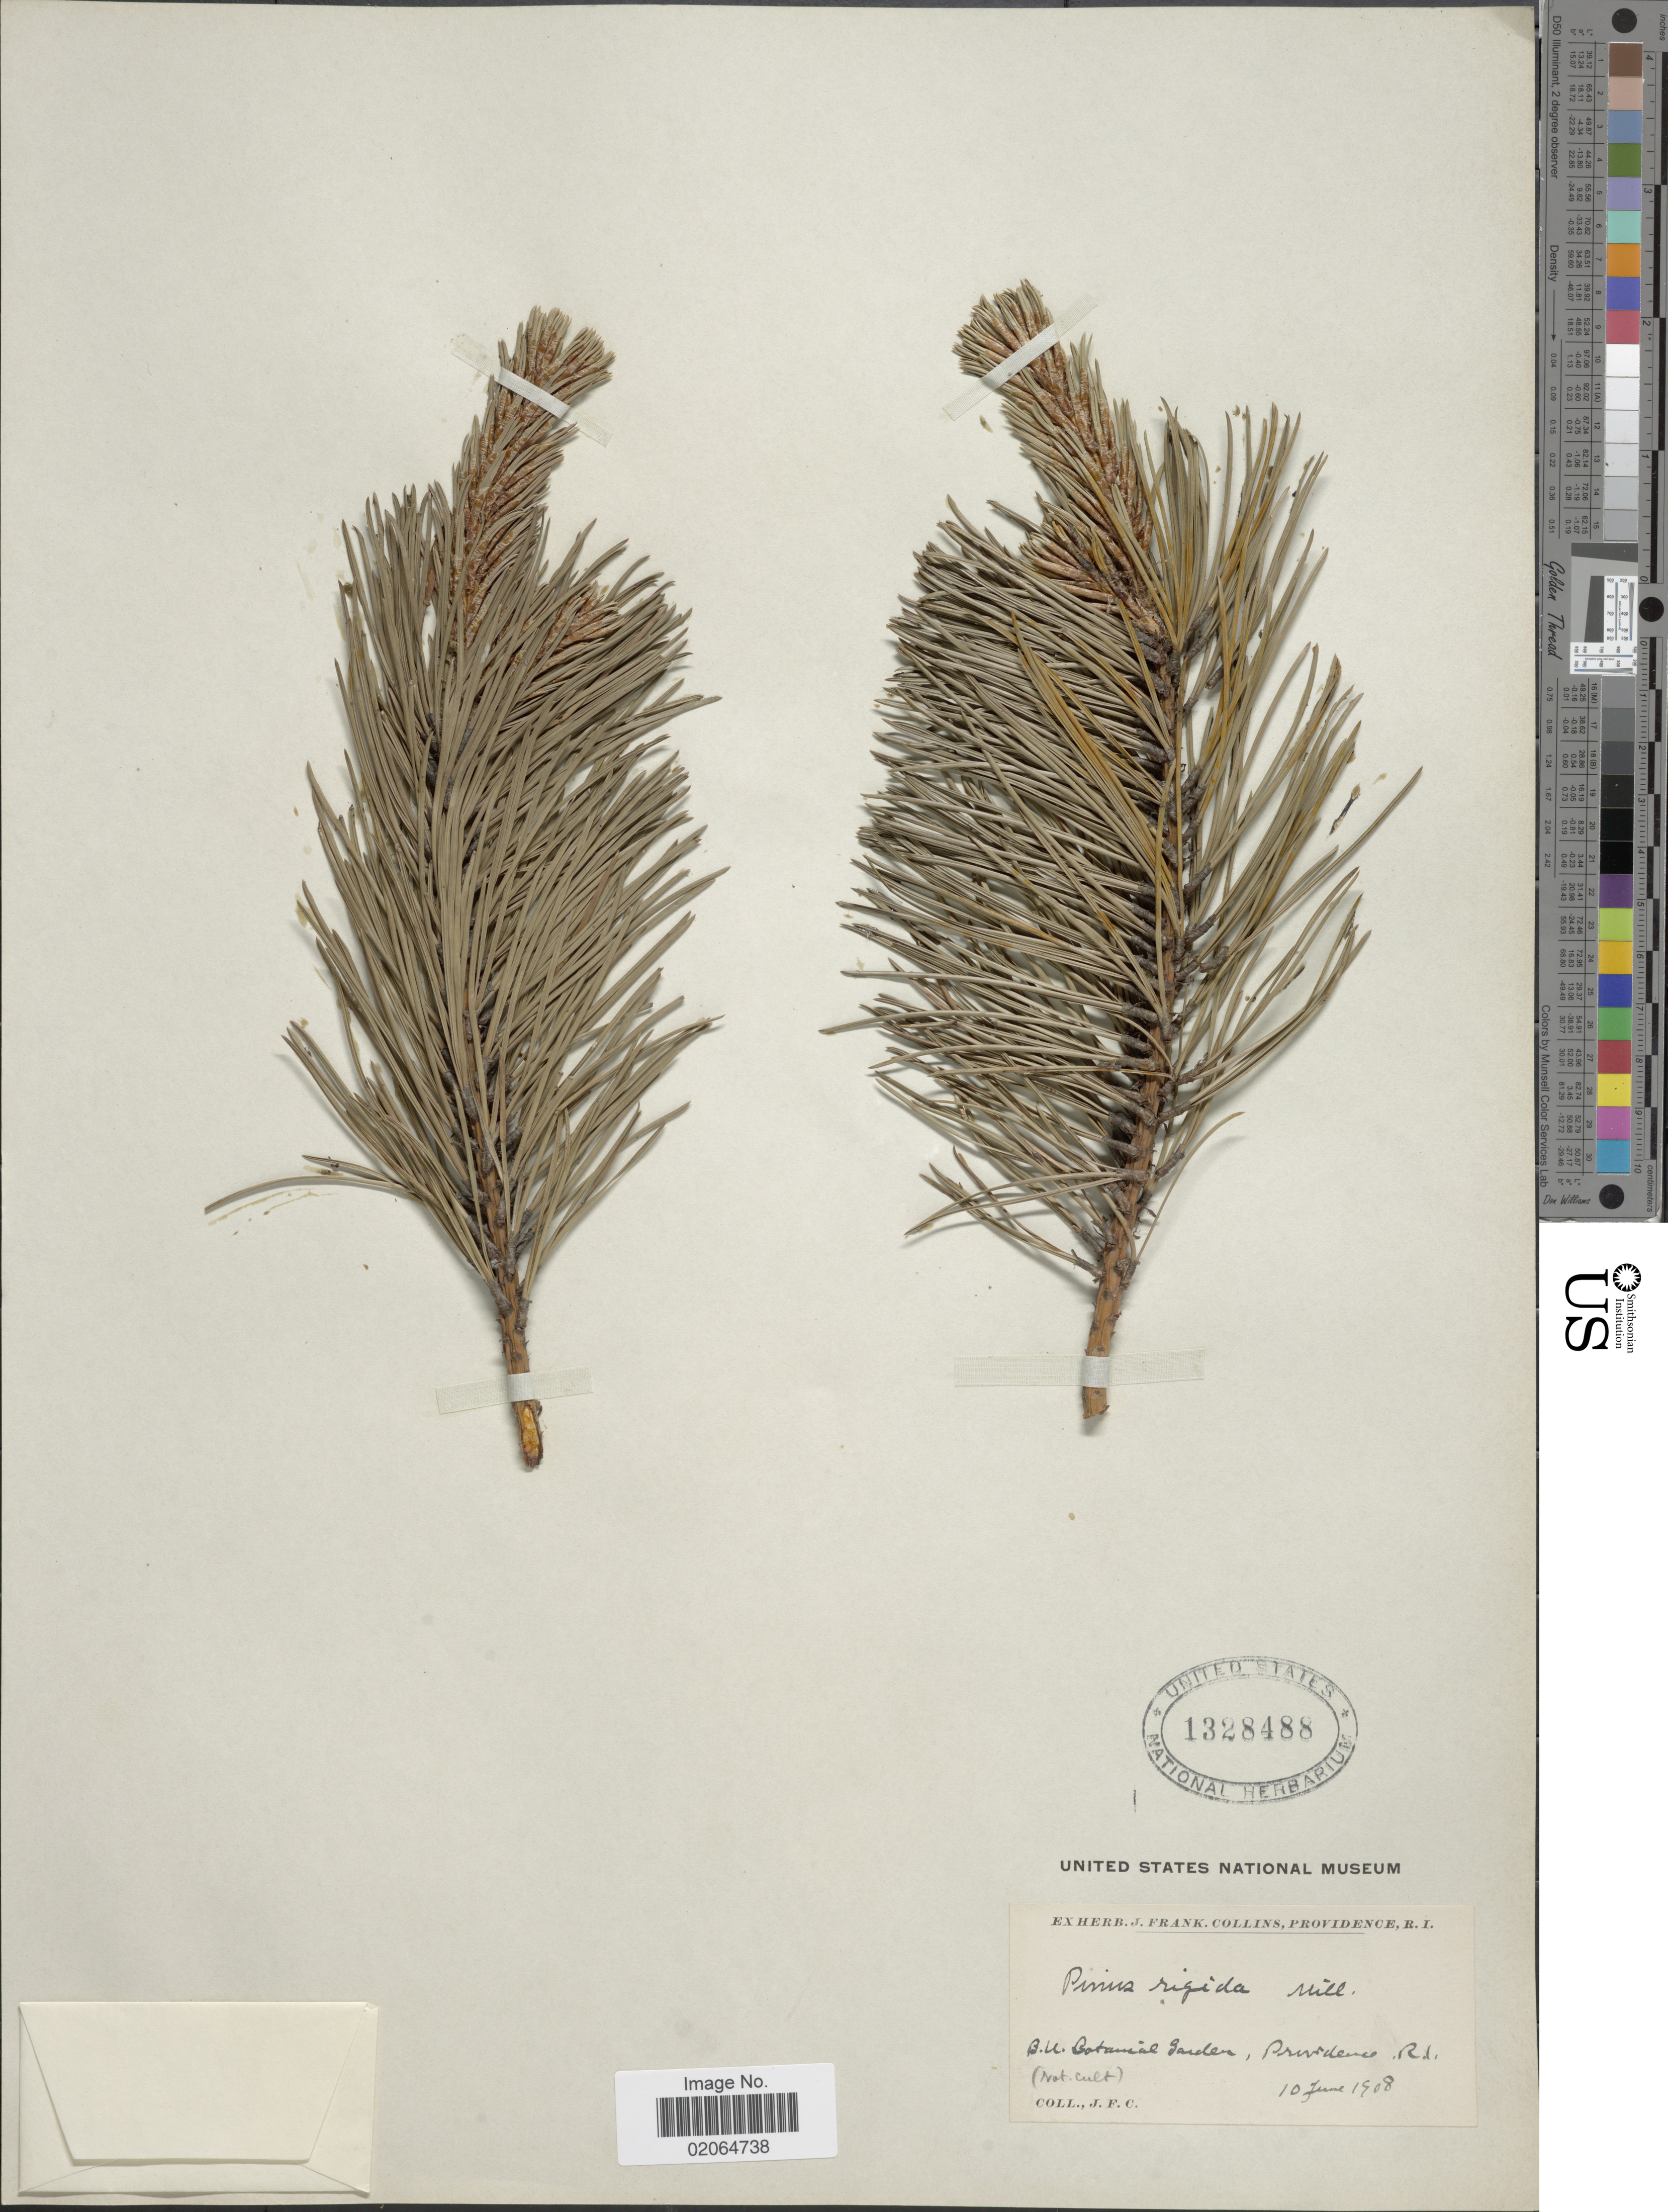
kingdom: Plantae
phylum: Tracheophyta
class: Pinopsida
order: Pinales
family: Pinaceae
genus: Pinus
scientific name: Pinus rigida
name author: Mill.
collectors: J. Collins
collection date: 1908-06-10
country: United States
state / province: Rhode Island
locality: B. U. Botanical Garden, Providence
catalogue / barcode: US 1328488